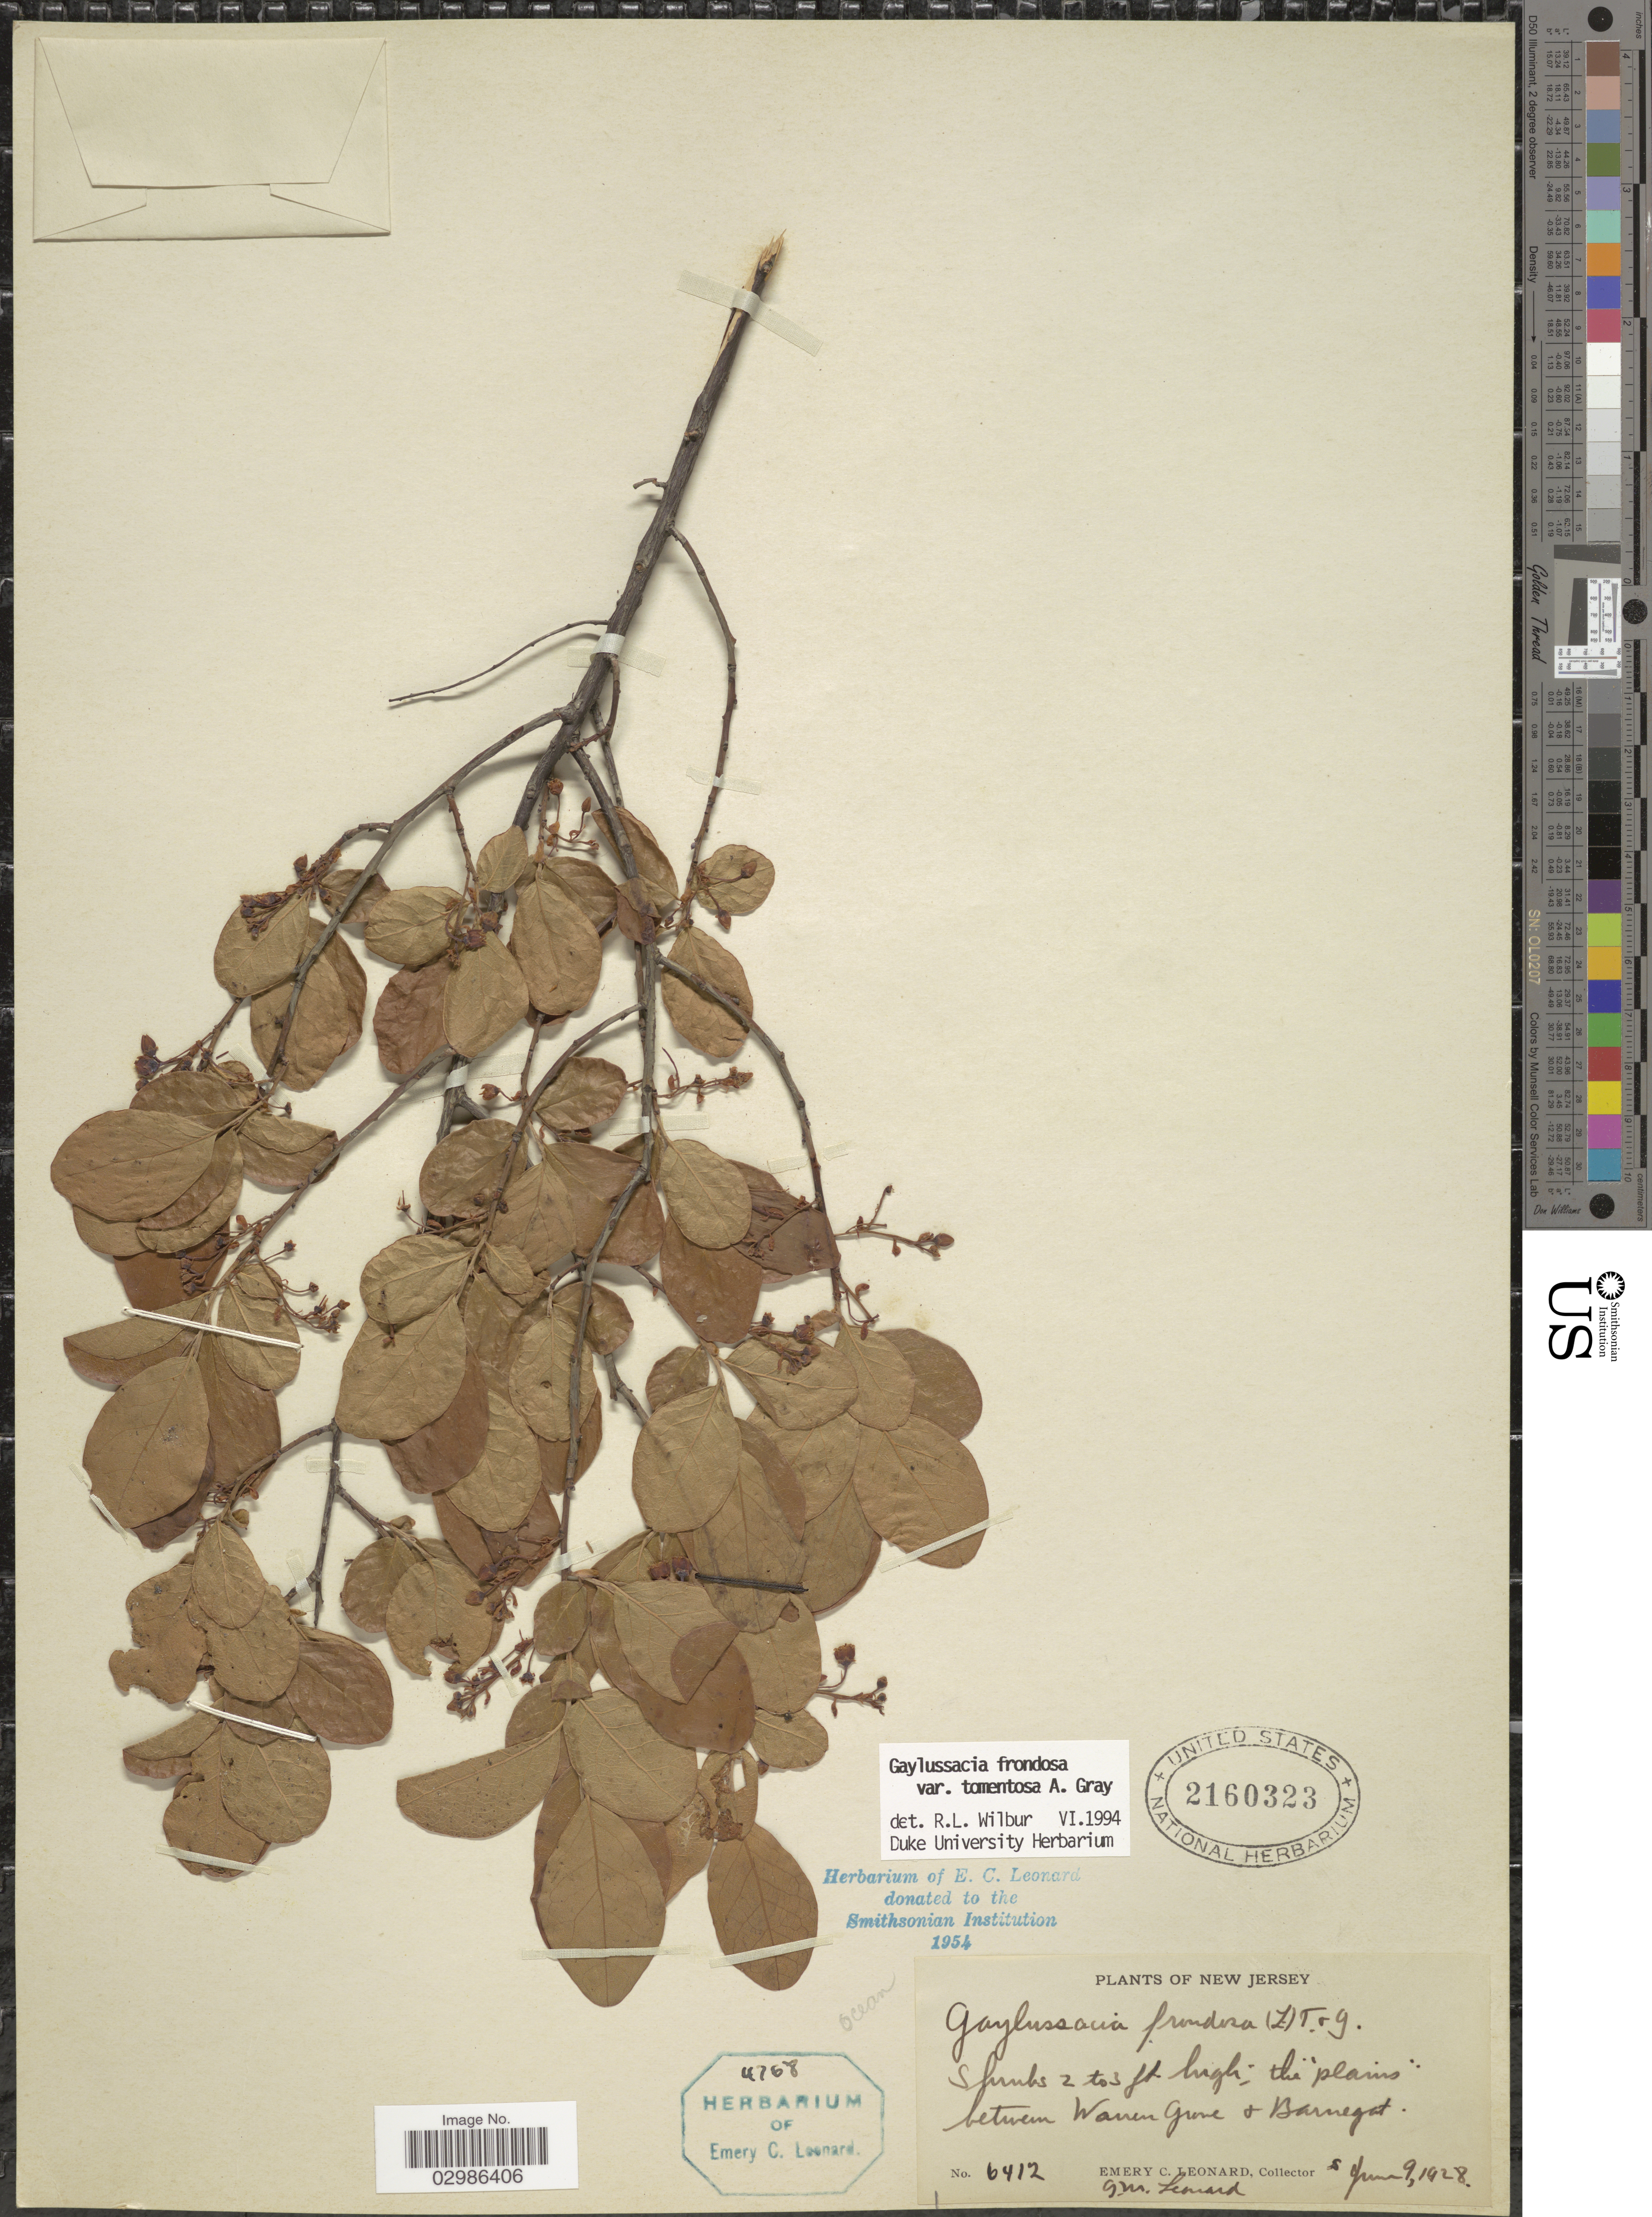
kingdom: Plantae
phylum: Tracheophyta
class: Magnoliopsida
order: Ericales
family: Ericaceae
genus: Gaylussacia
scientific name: Gaylussacia frondosa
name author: (L.) Torr. & A. Gray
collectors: E. C. Leonard & G. M. Leonard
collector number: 6412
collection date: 1928-06-09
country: United States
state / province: New Jersey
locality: Between Warren Grove & Barnegat. Ocean.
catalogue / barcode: US 2160323